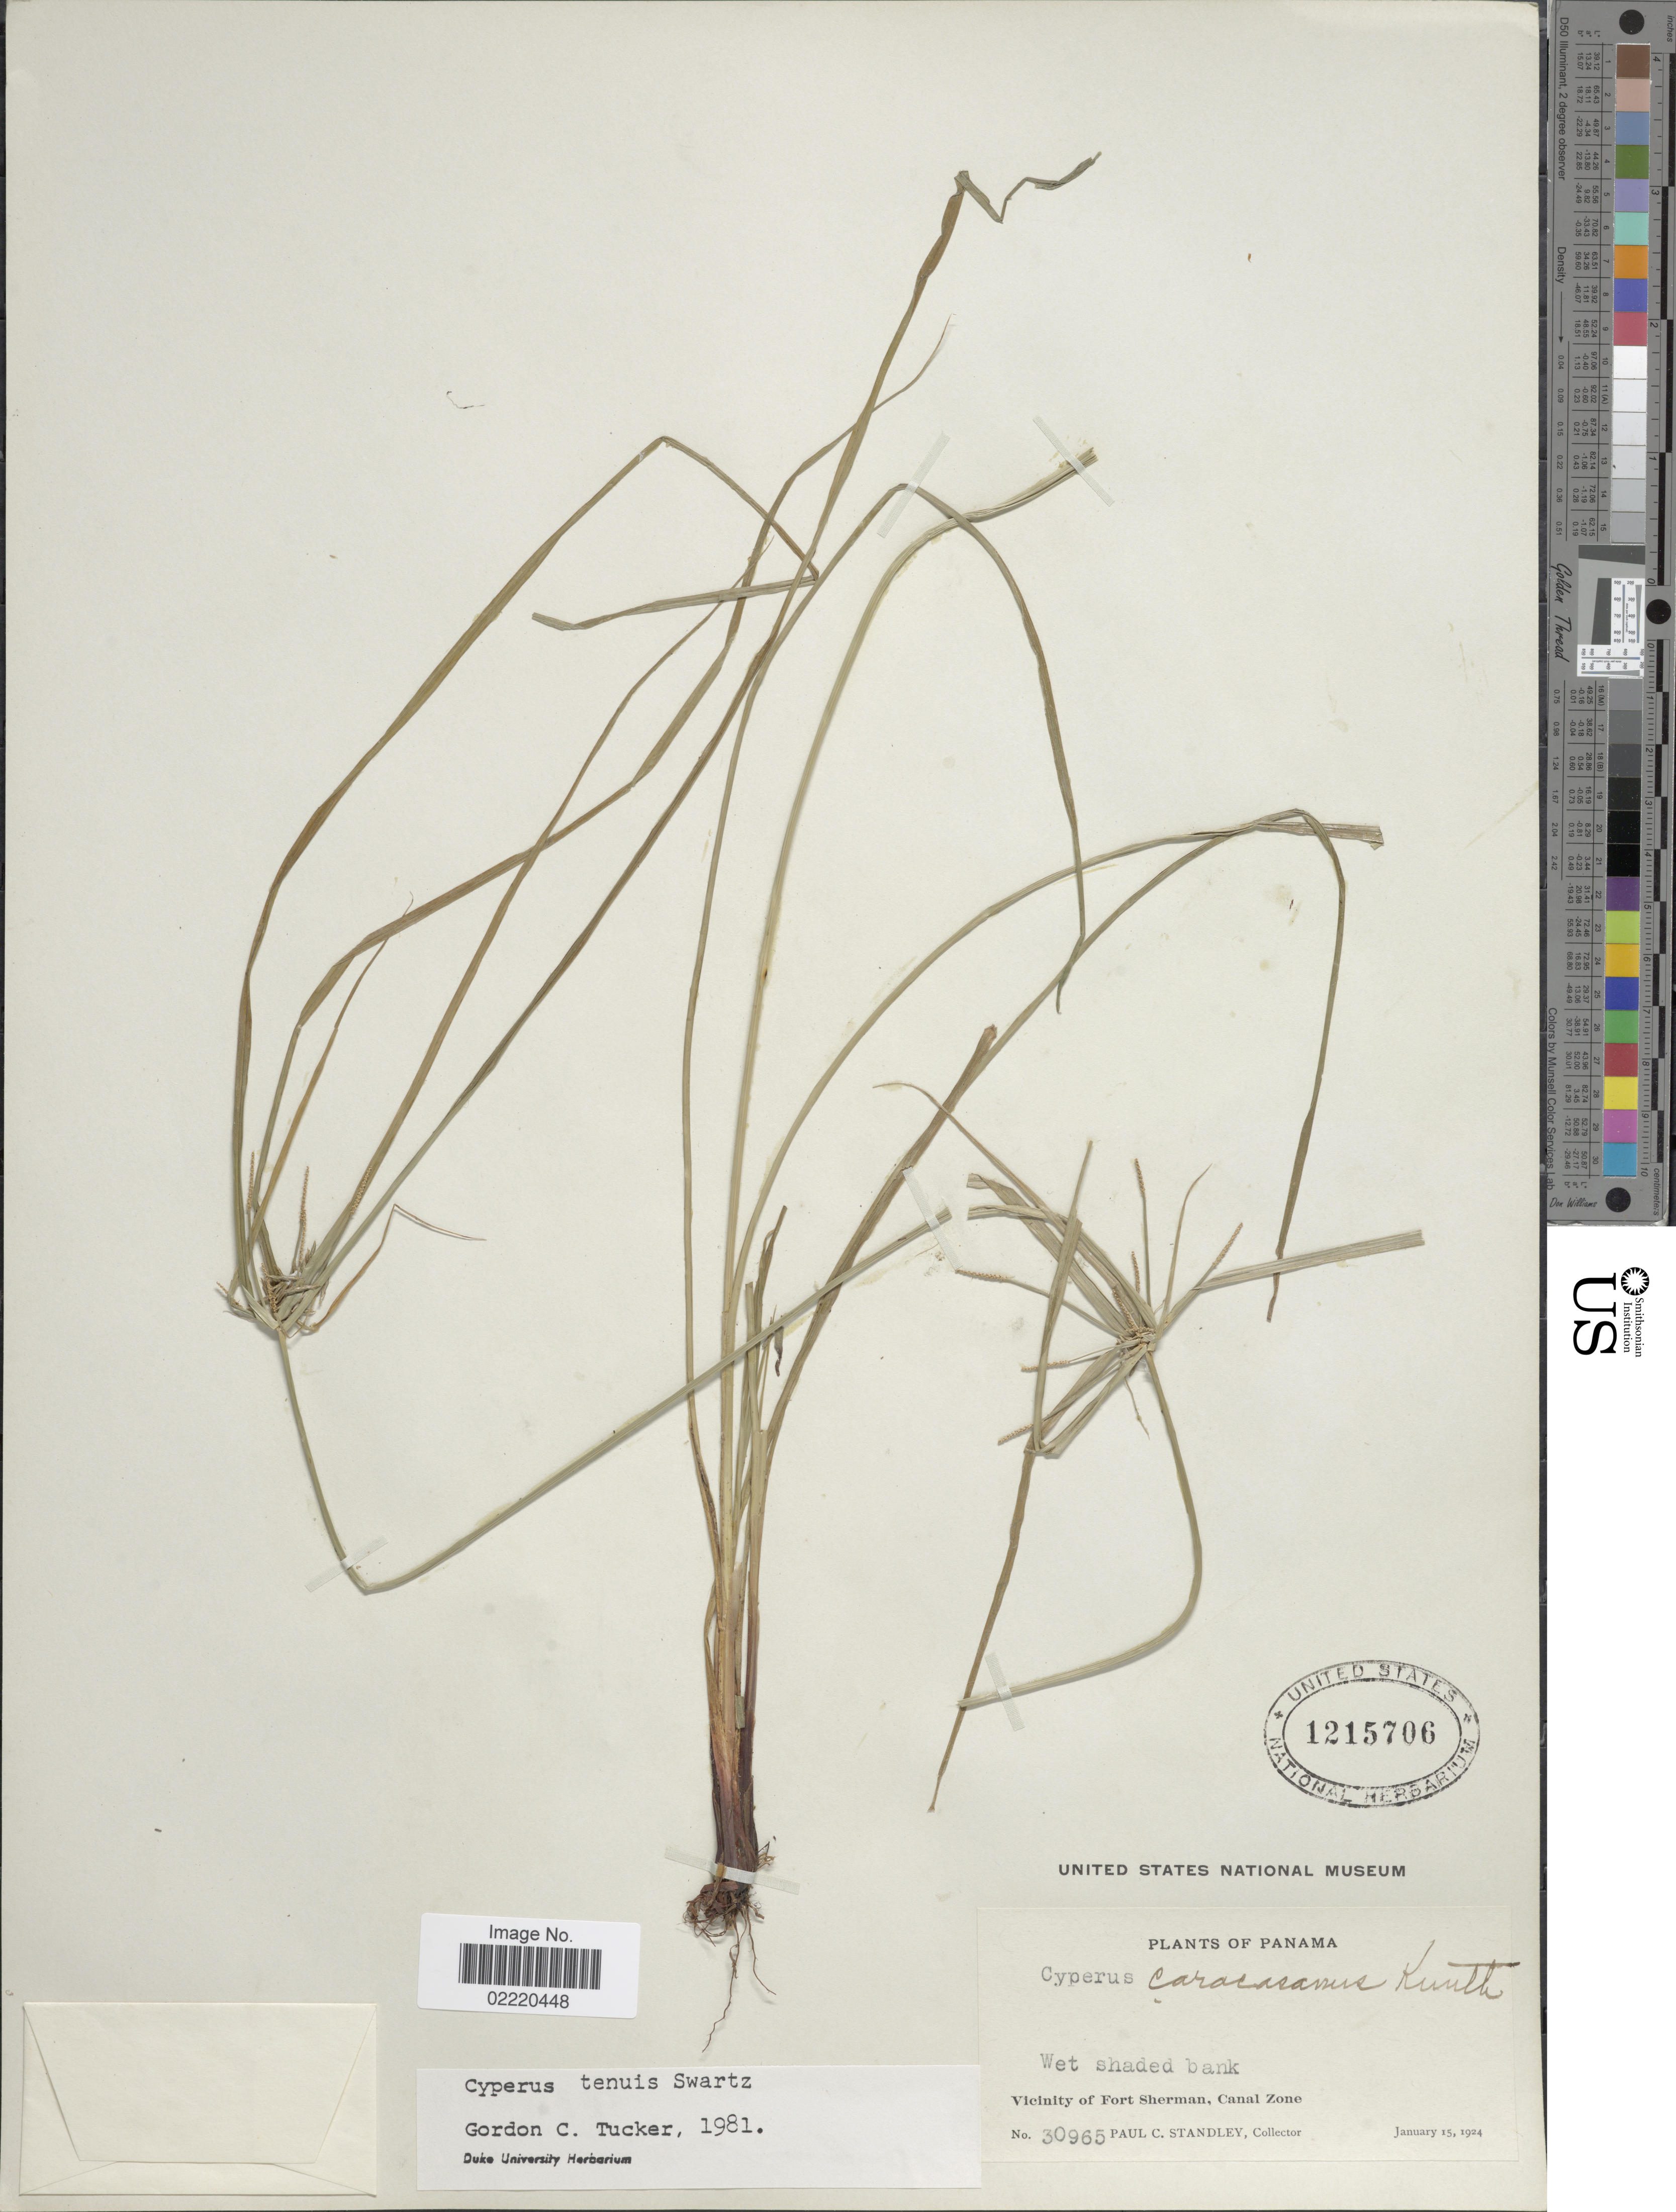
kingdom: Plantae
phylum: Tracheophyta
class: Liliopsida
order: Poales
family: Cyperaceae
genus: Cyperus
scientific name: Cyperus tenuis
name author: Sw.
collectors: P. C. Standley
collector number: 30965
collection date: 1924-01-15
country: Panama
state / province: Colón / Panamá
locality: Wet shaded bank, Vicinity of Fort Sherman, Canal Zone.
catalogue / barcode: US 1215706